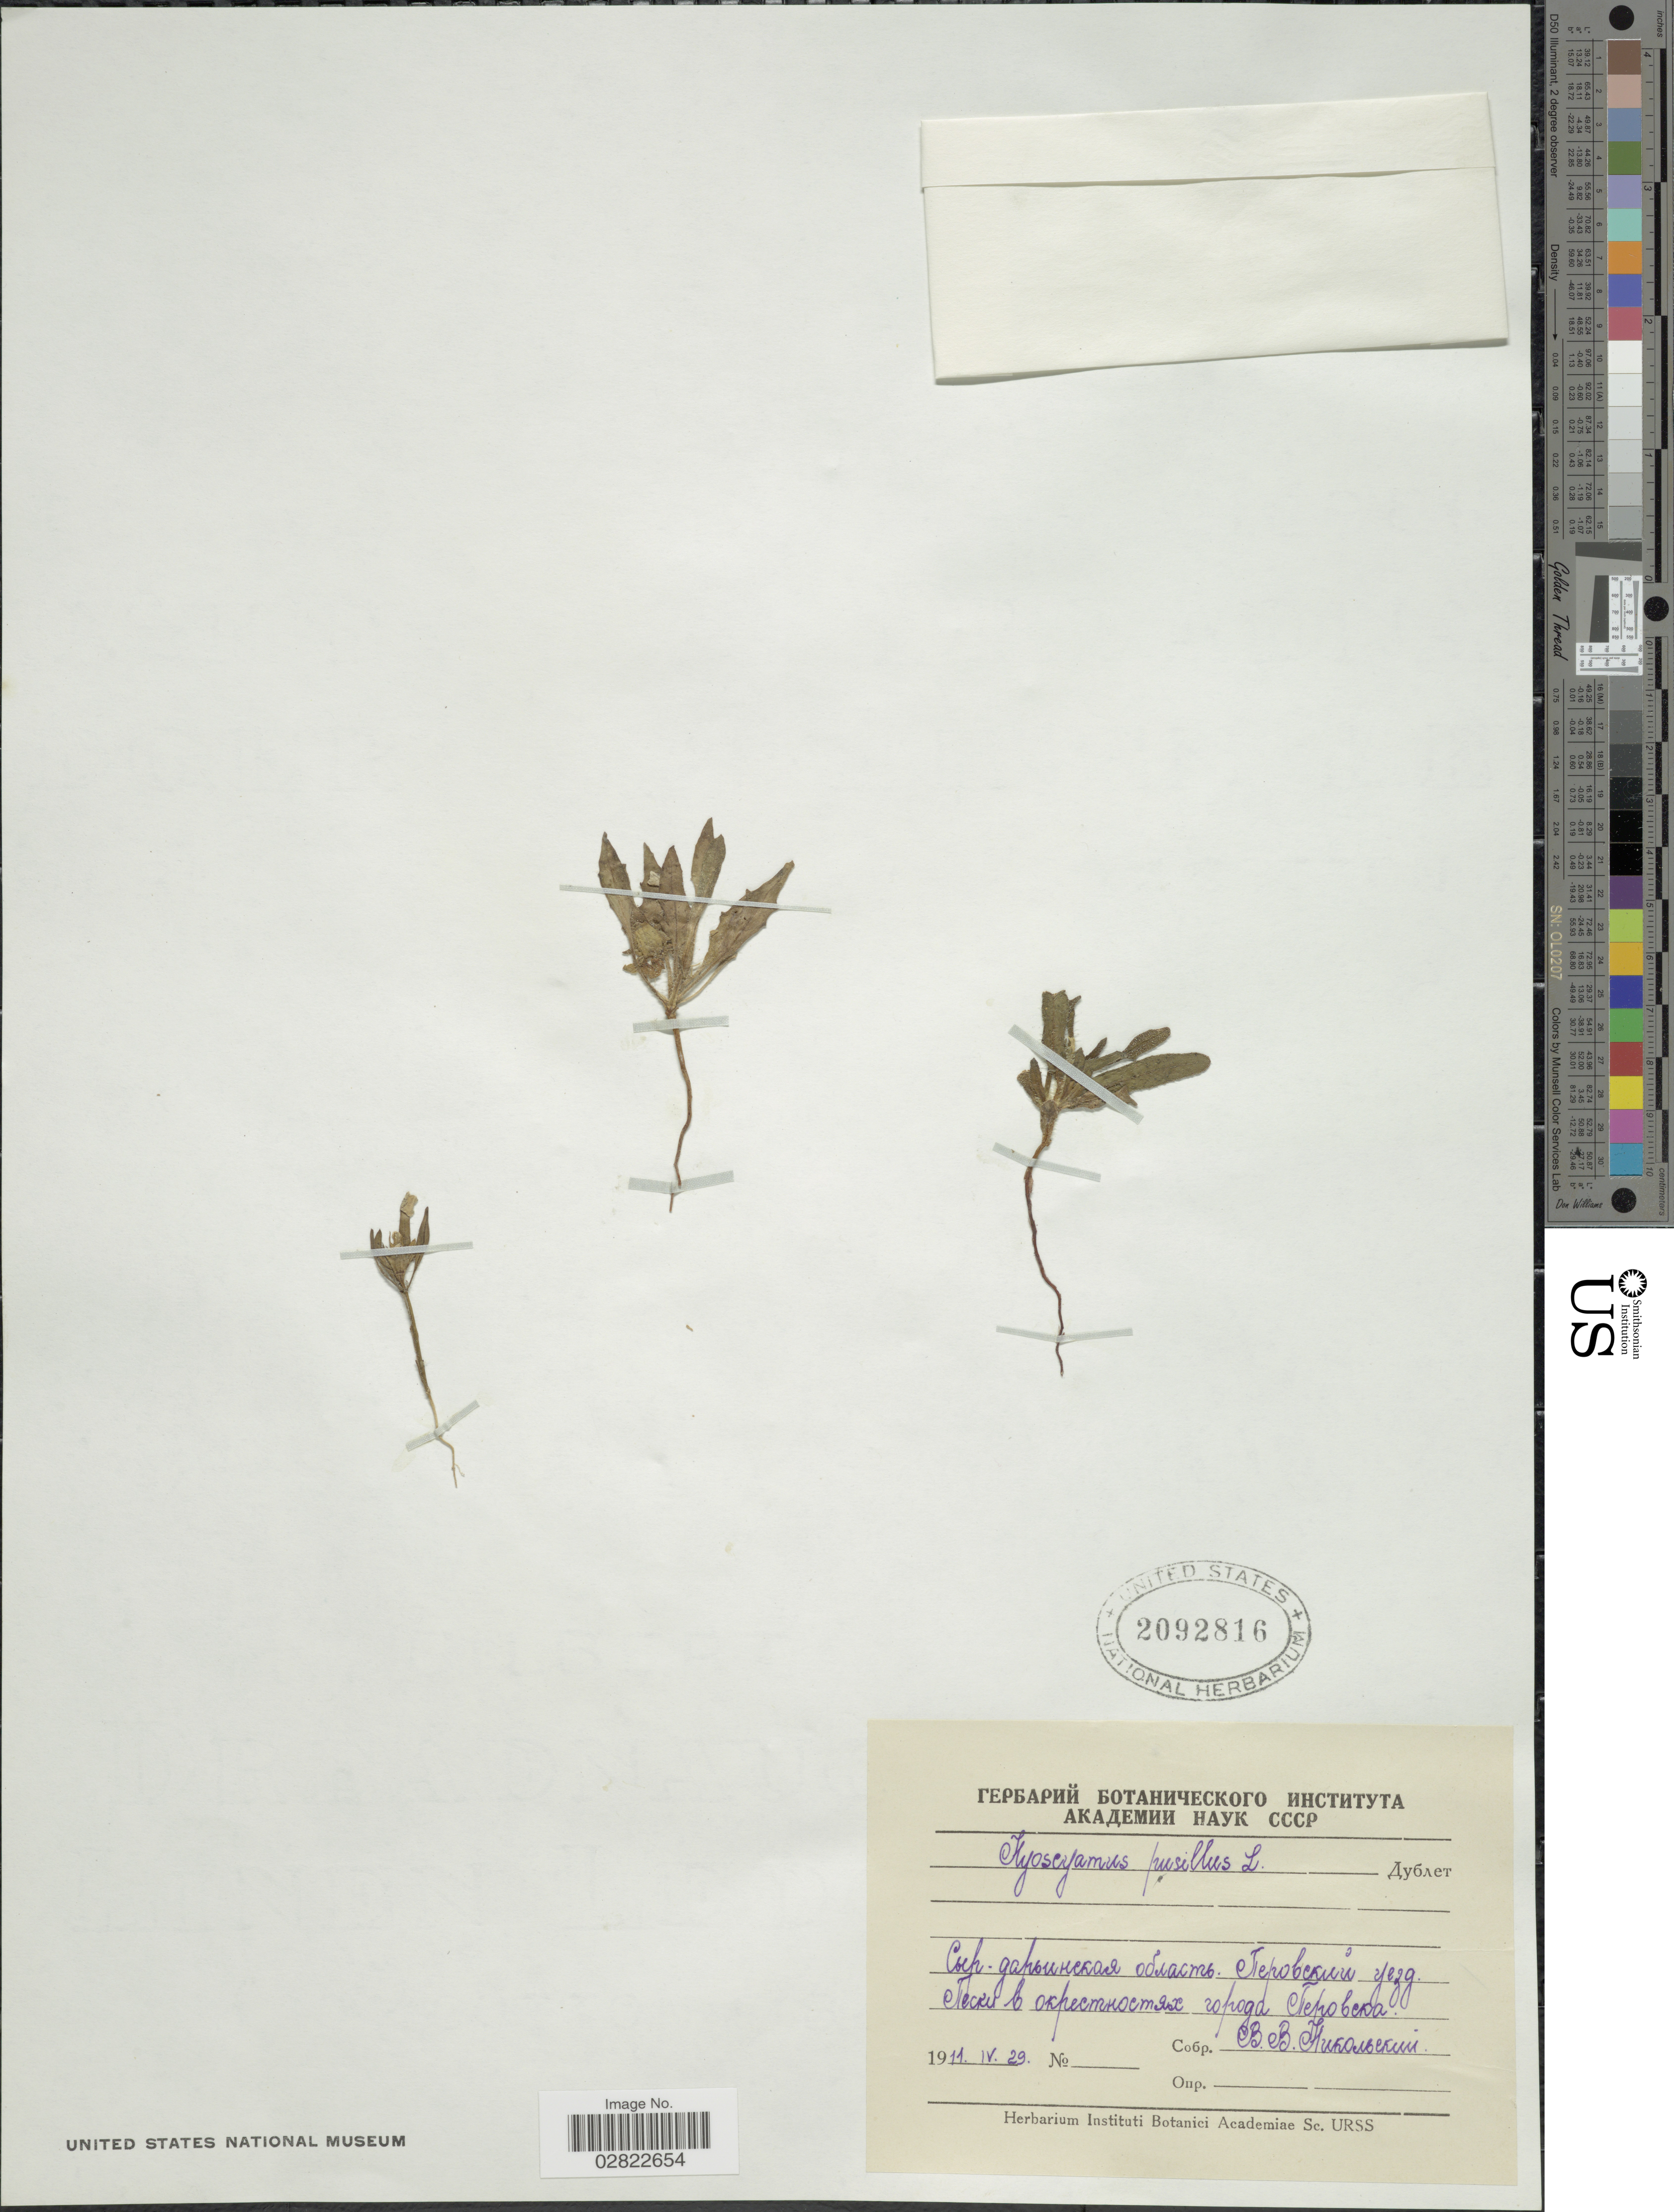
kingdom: Plantae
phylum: Tracheophyta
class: Magnoliopsida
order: Solanales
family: Solanaceae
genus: Hyoscyamus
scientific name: Hyoscyamus pusillus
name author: L.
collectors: V. Nikolsky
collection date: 1911-04-29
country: Kazakhstan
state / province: Qyzylorda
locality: vicinity of Qyzylorda City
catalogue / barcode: US 2092816